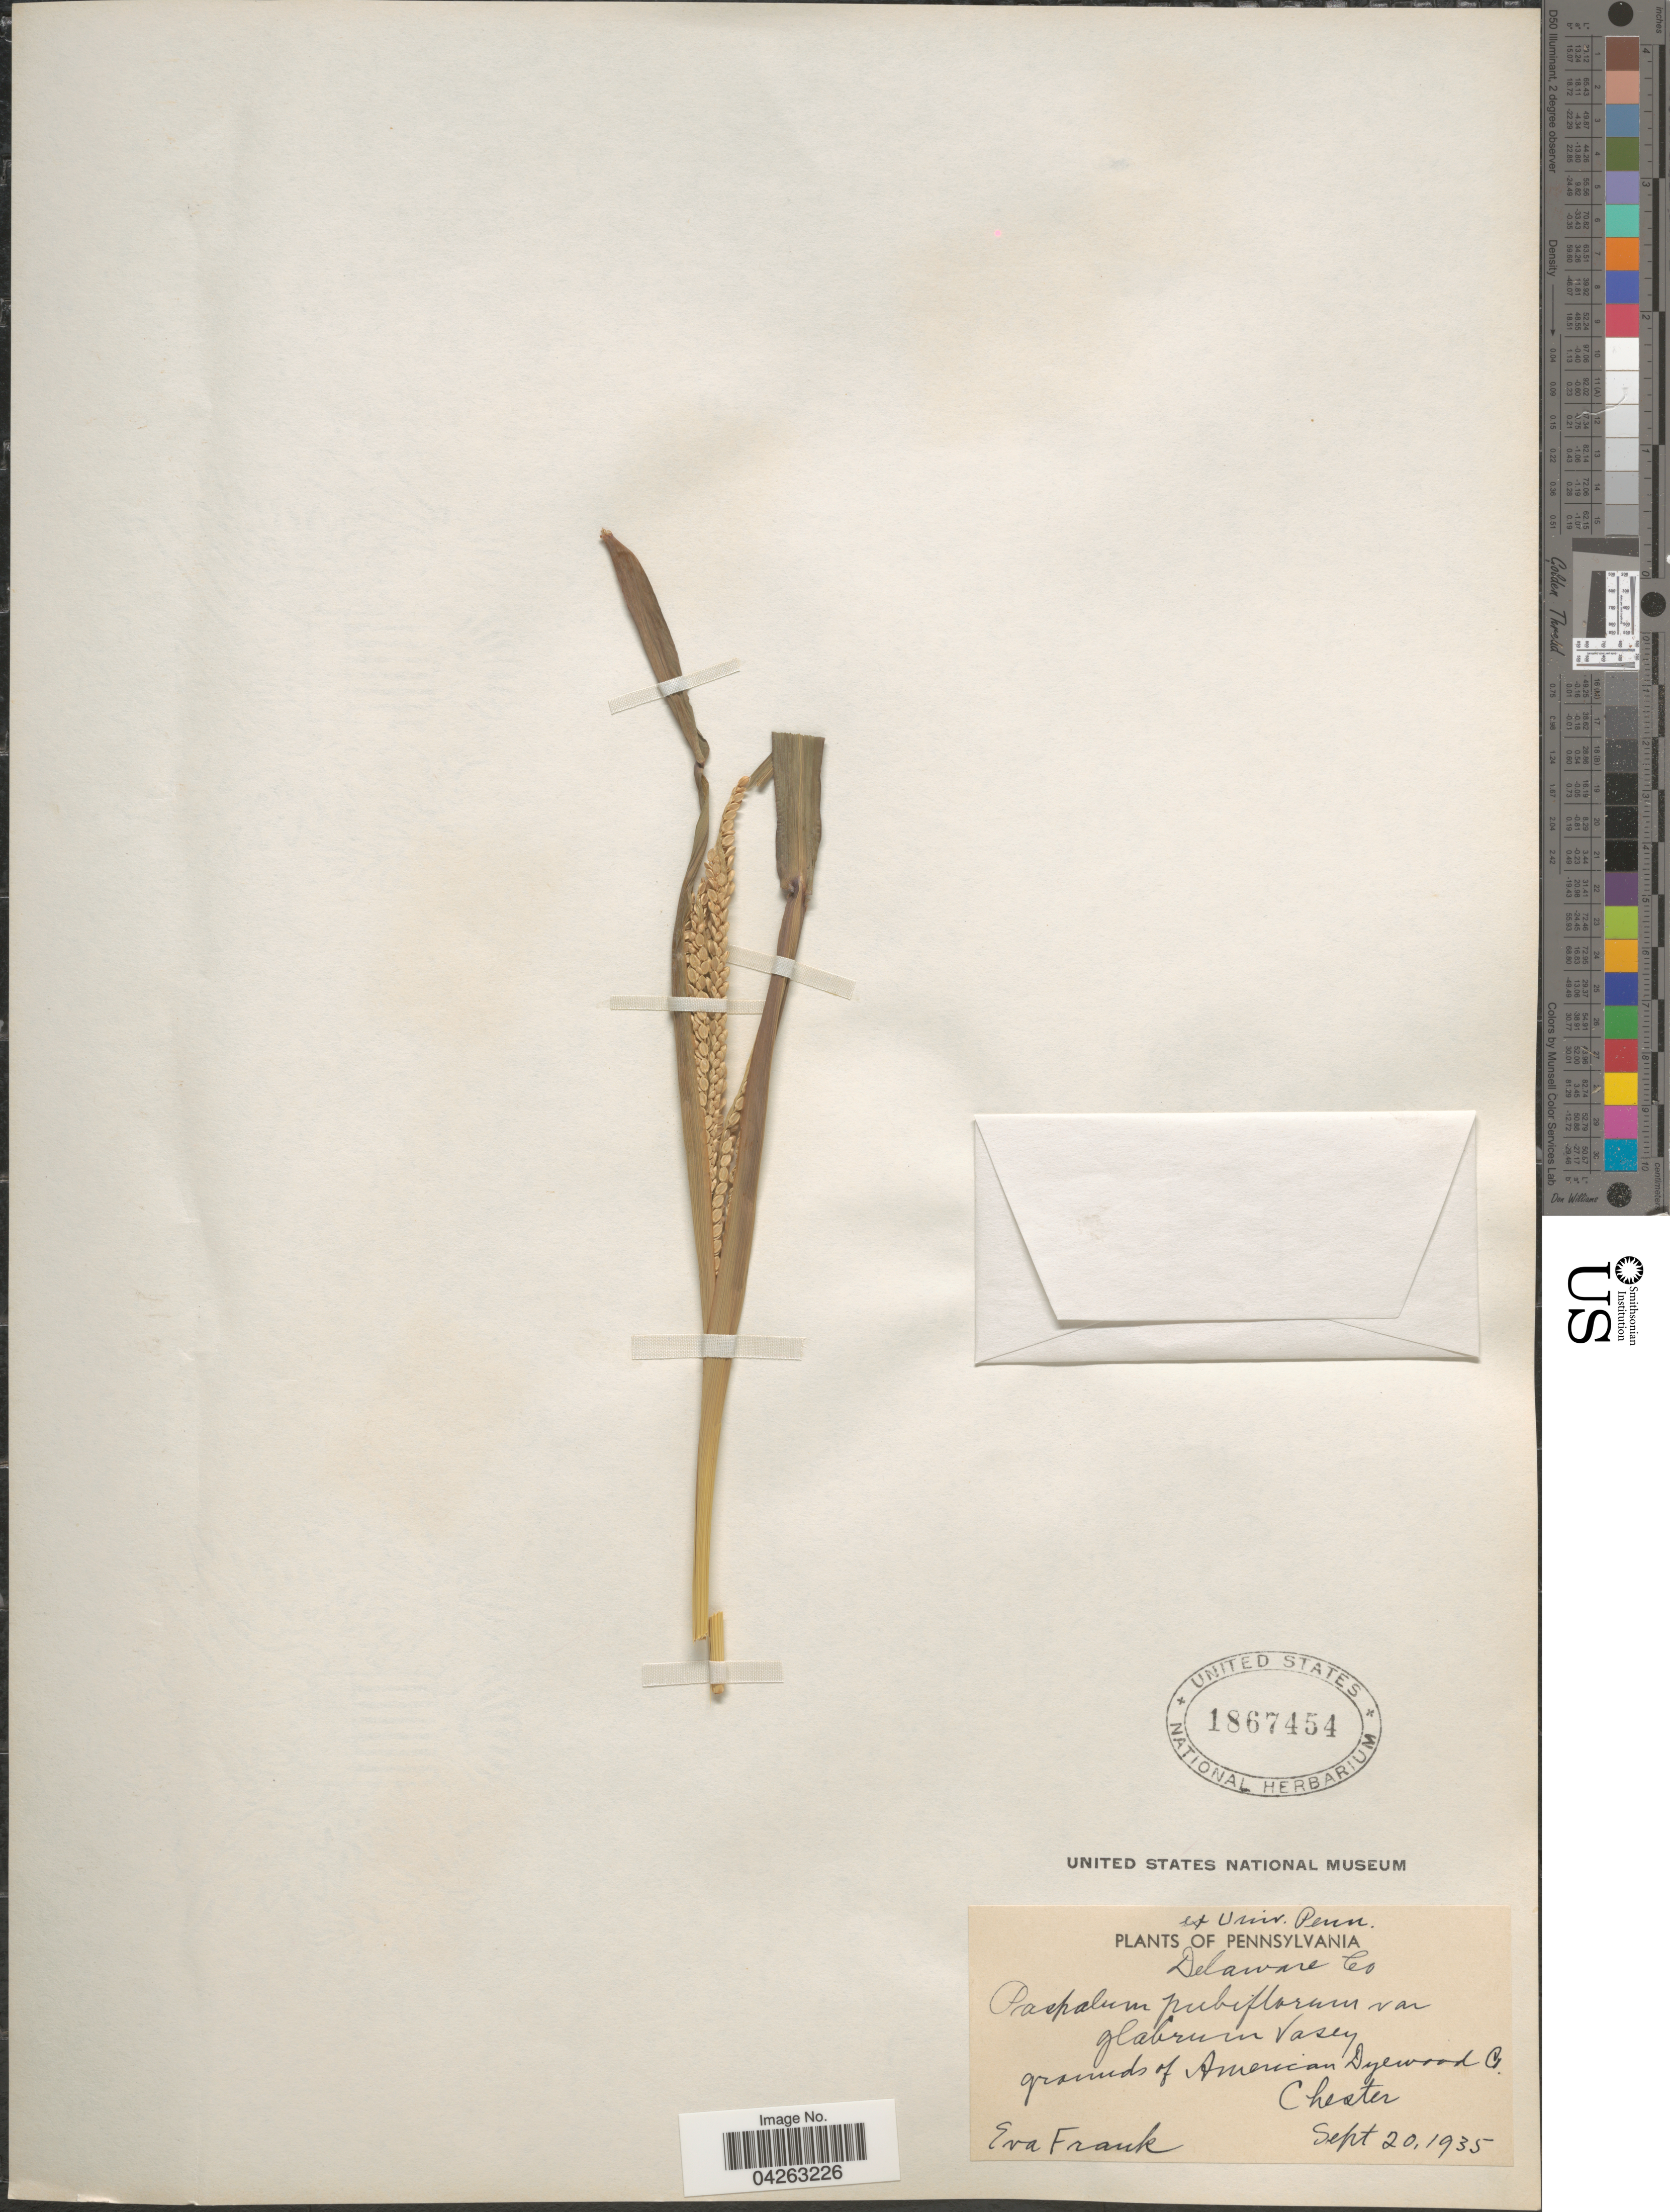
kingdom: Plantae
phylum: Tracheophyta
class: Liliopsida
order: Poales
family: Poaceae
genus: Paspalum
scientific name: Paspalum pubiflorum var. glabrum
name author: Vasey ex Scribn.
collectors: E. Frank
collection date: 1935-09-20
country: United States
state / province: Pennsylvania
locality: Delaware Co. Grounds of American Dyewood Co. Chester.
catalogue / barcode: US 1867454